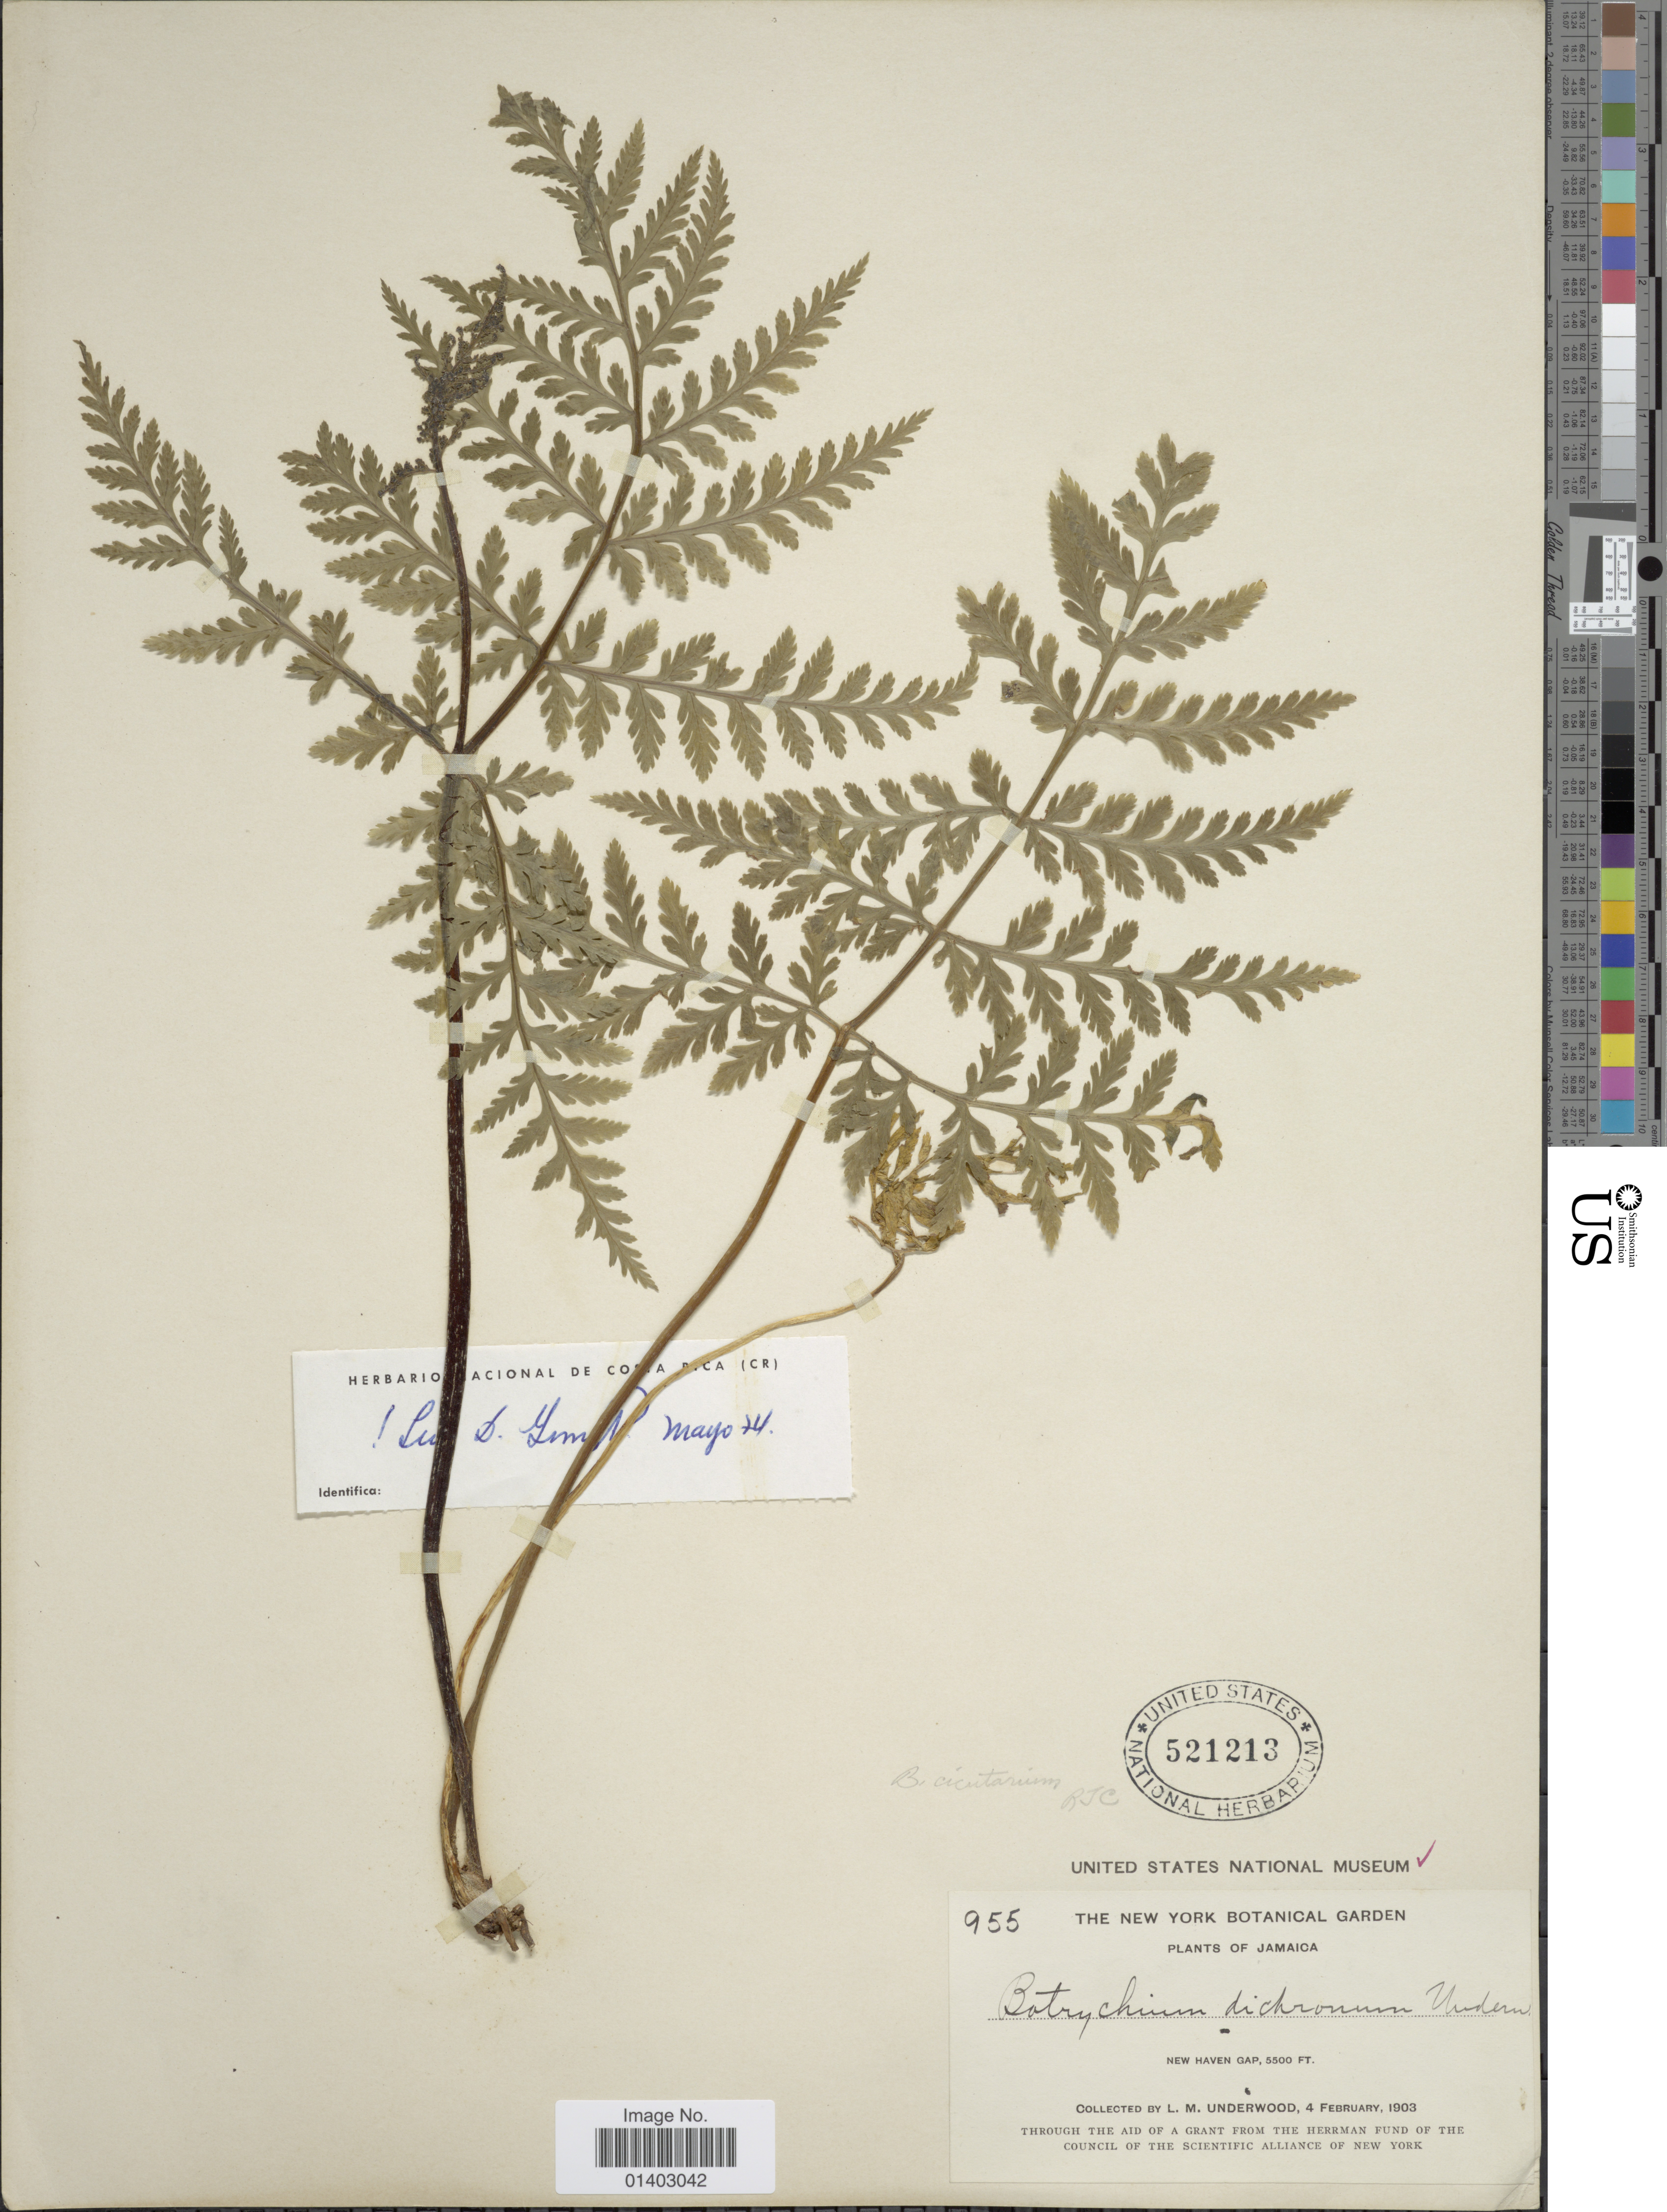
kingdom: Plantae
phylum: Tracheophyta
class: Polypodiopsida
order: Ophioglossales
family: Ophioglossaceae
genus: Botrychium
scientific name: Botrychium virginianum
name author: (L.) Sw.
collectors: L. M. Underwood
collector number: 955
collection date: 1903-02-04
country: Jamaica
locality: New haven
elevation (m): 1676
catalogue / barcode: US 521213